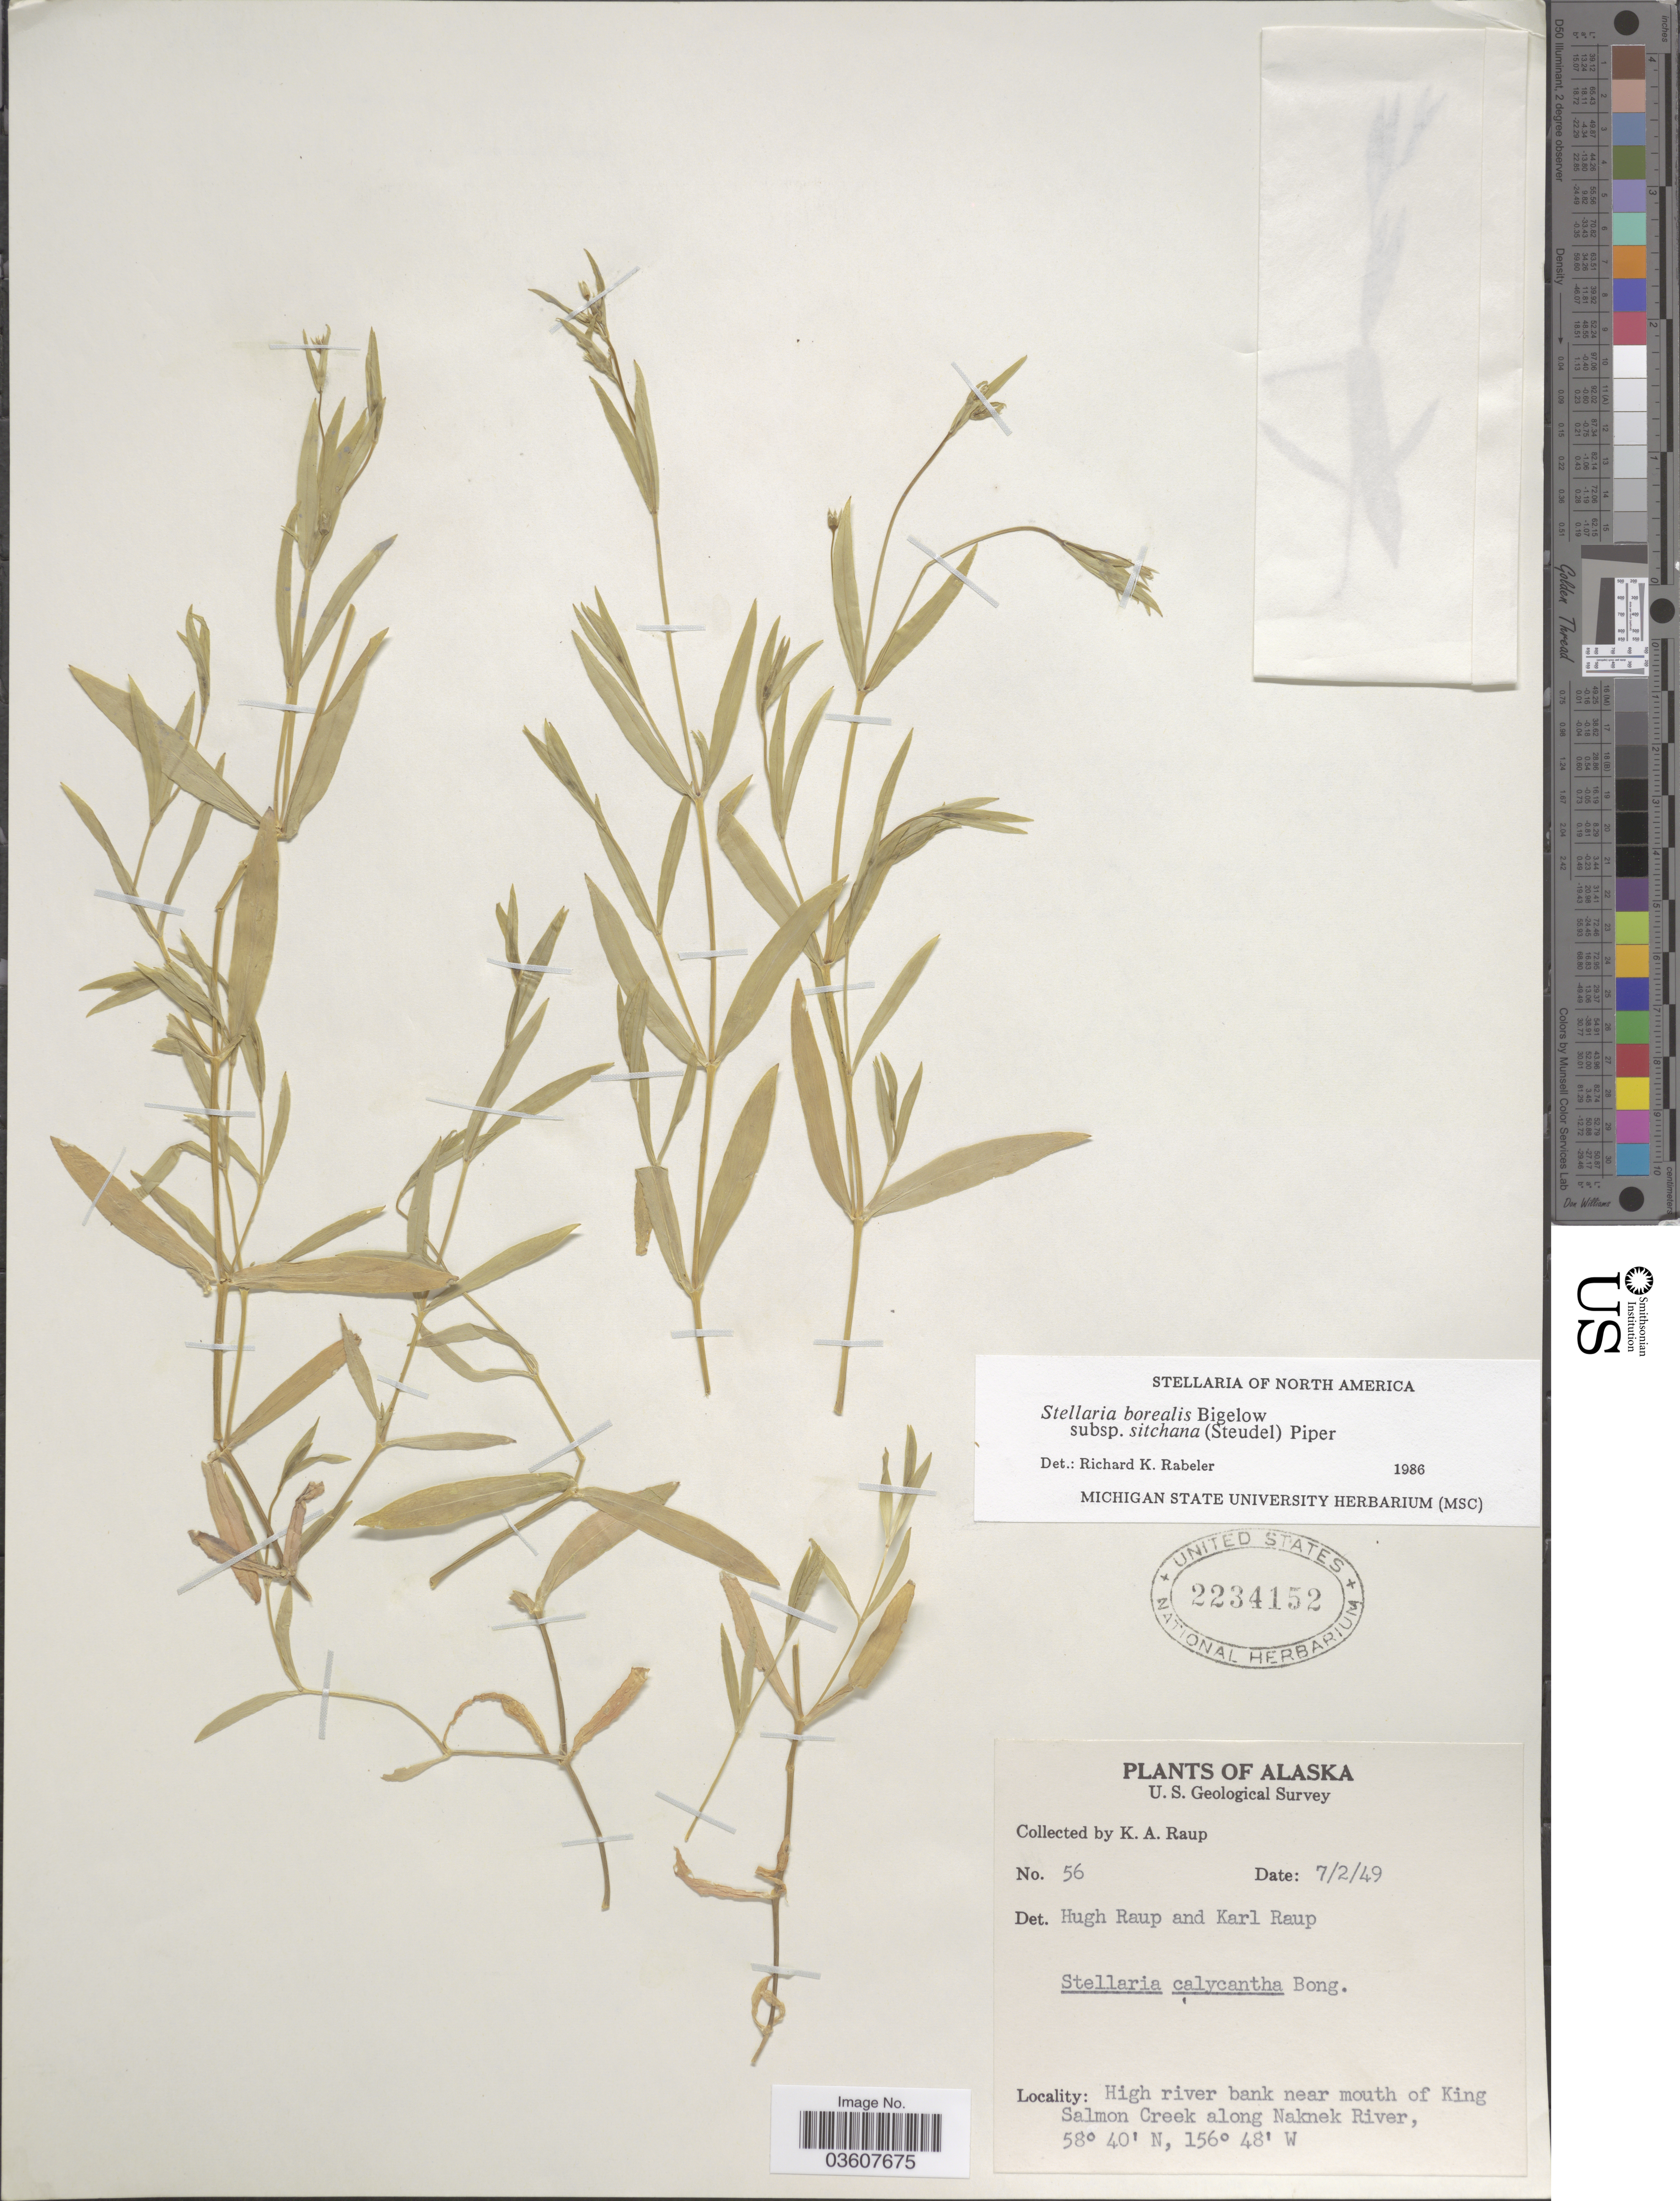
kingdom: Plantae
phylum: Tracheophyta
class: Magnoliopsida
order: Caryophyllales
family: Caryophyllaceae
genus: Stellaria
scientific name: Stellaria borealis subsp. sitchana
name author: (Steud.) Piper & Beattie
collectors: K. Raup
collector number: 56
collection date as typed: Transcribed d/m/y: 2/7/49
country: United States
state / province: Alaska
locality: High river bank near mouth of King Salmon Creek along Naknek River.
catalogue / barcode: US 2234152